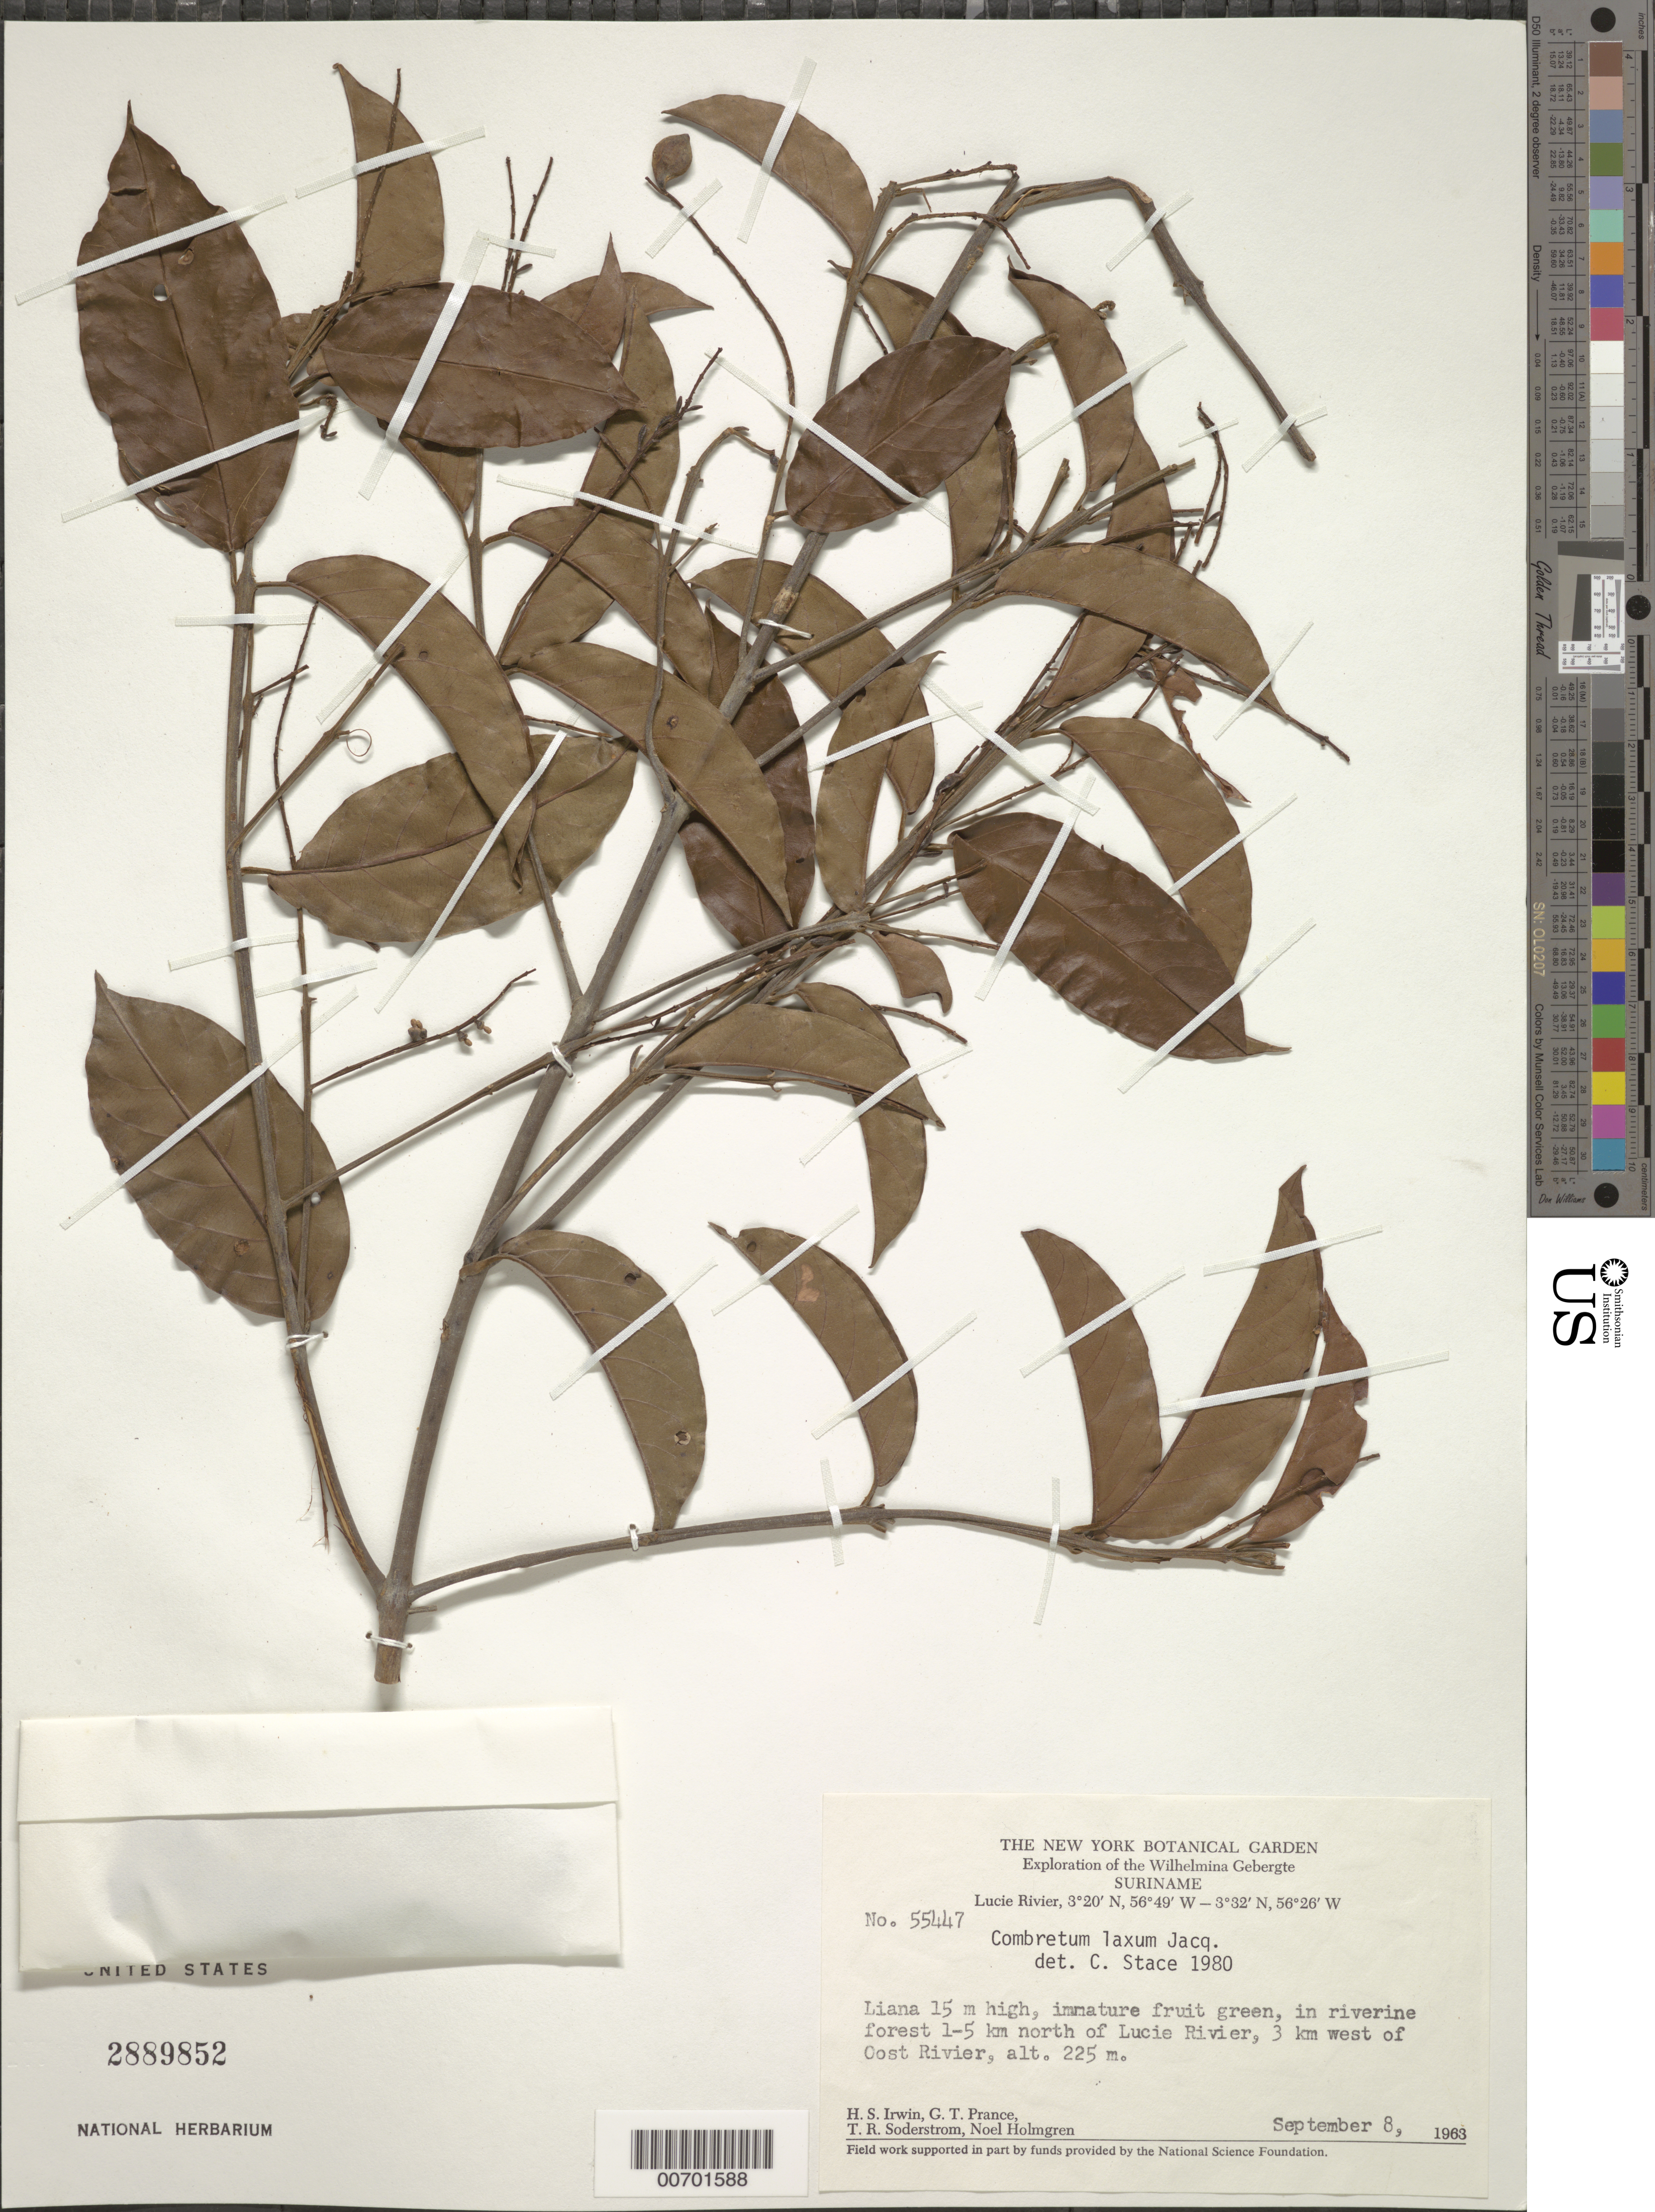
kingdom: Plantae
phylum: Tracheophyta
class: Magnoliopsida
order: Myrtales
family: Combretaceae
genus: Combretum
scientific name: Combretum laxum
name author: Jacq.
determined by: Stace, C. A.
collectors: H. Irwin, G. T. Prance, T. R. Soderstrom & N. H. Holmgren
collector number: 55447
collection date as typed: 8-Sep-63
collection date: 1963-09-08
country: Suriname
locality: Lucie R., 1.5 km N of, 3 km W of Oost R., Wilhelmina Gebergte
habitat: Riverine forest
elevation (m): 225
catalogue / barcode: US 2889852